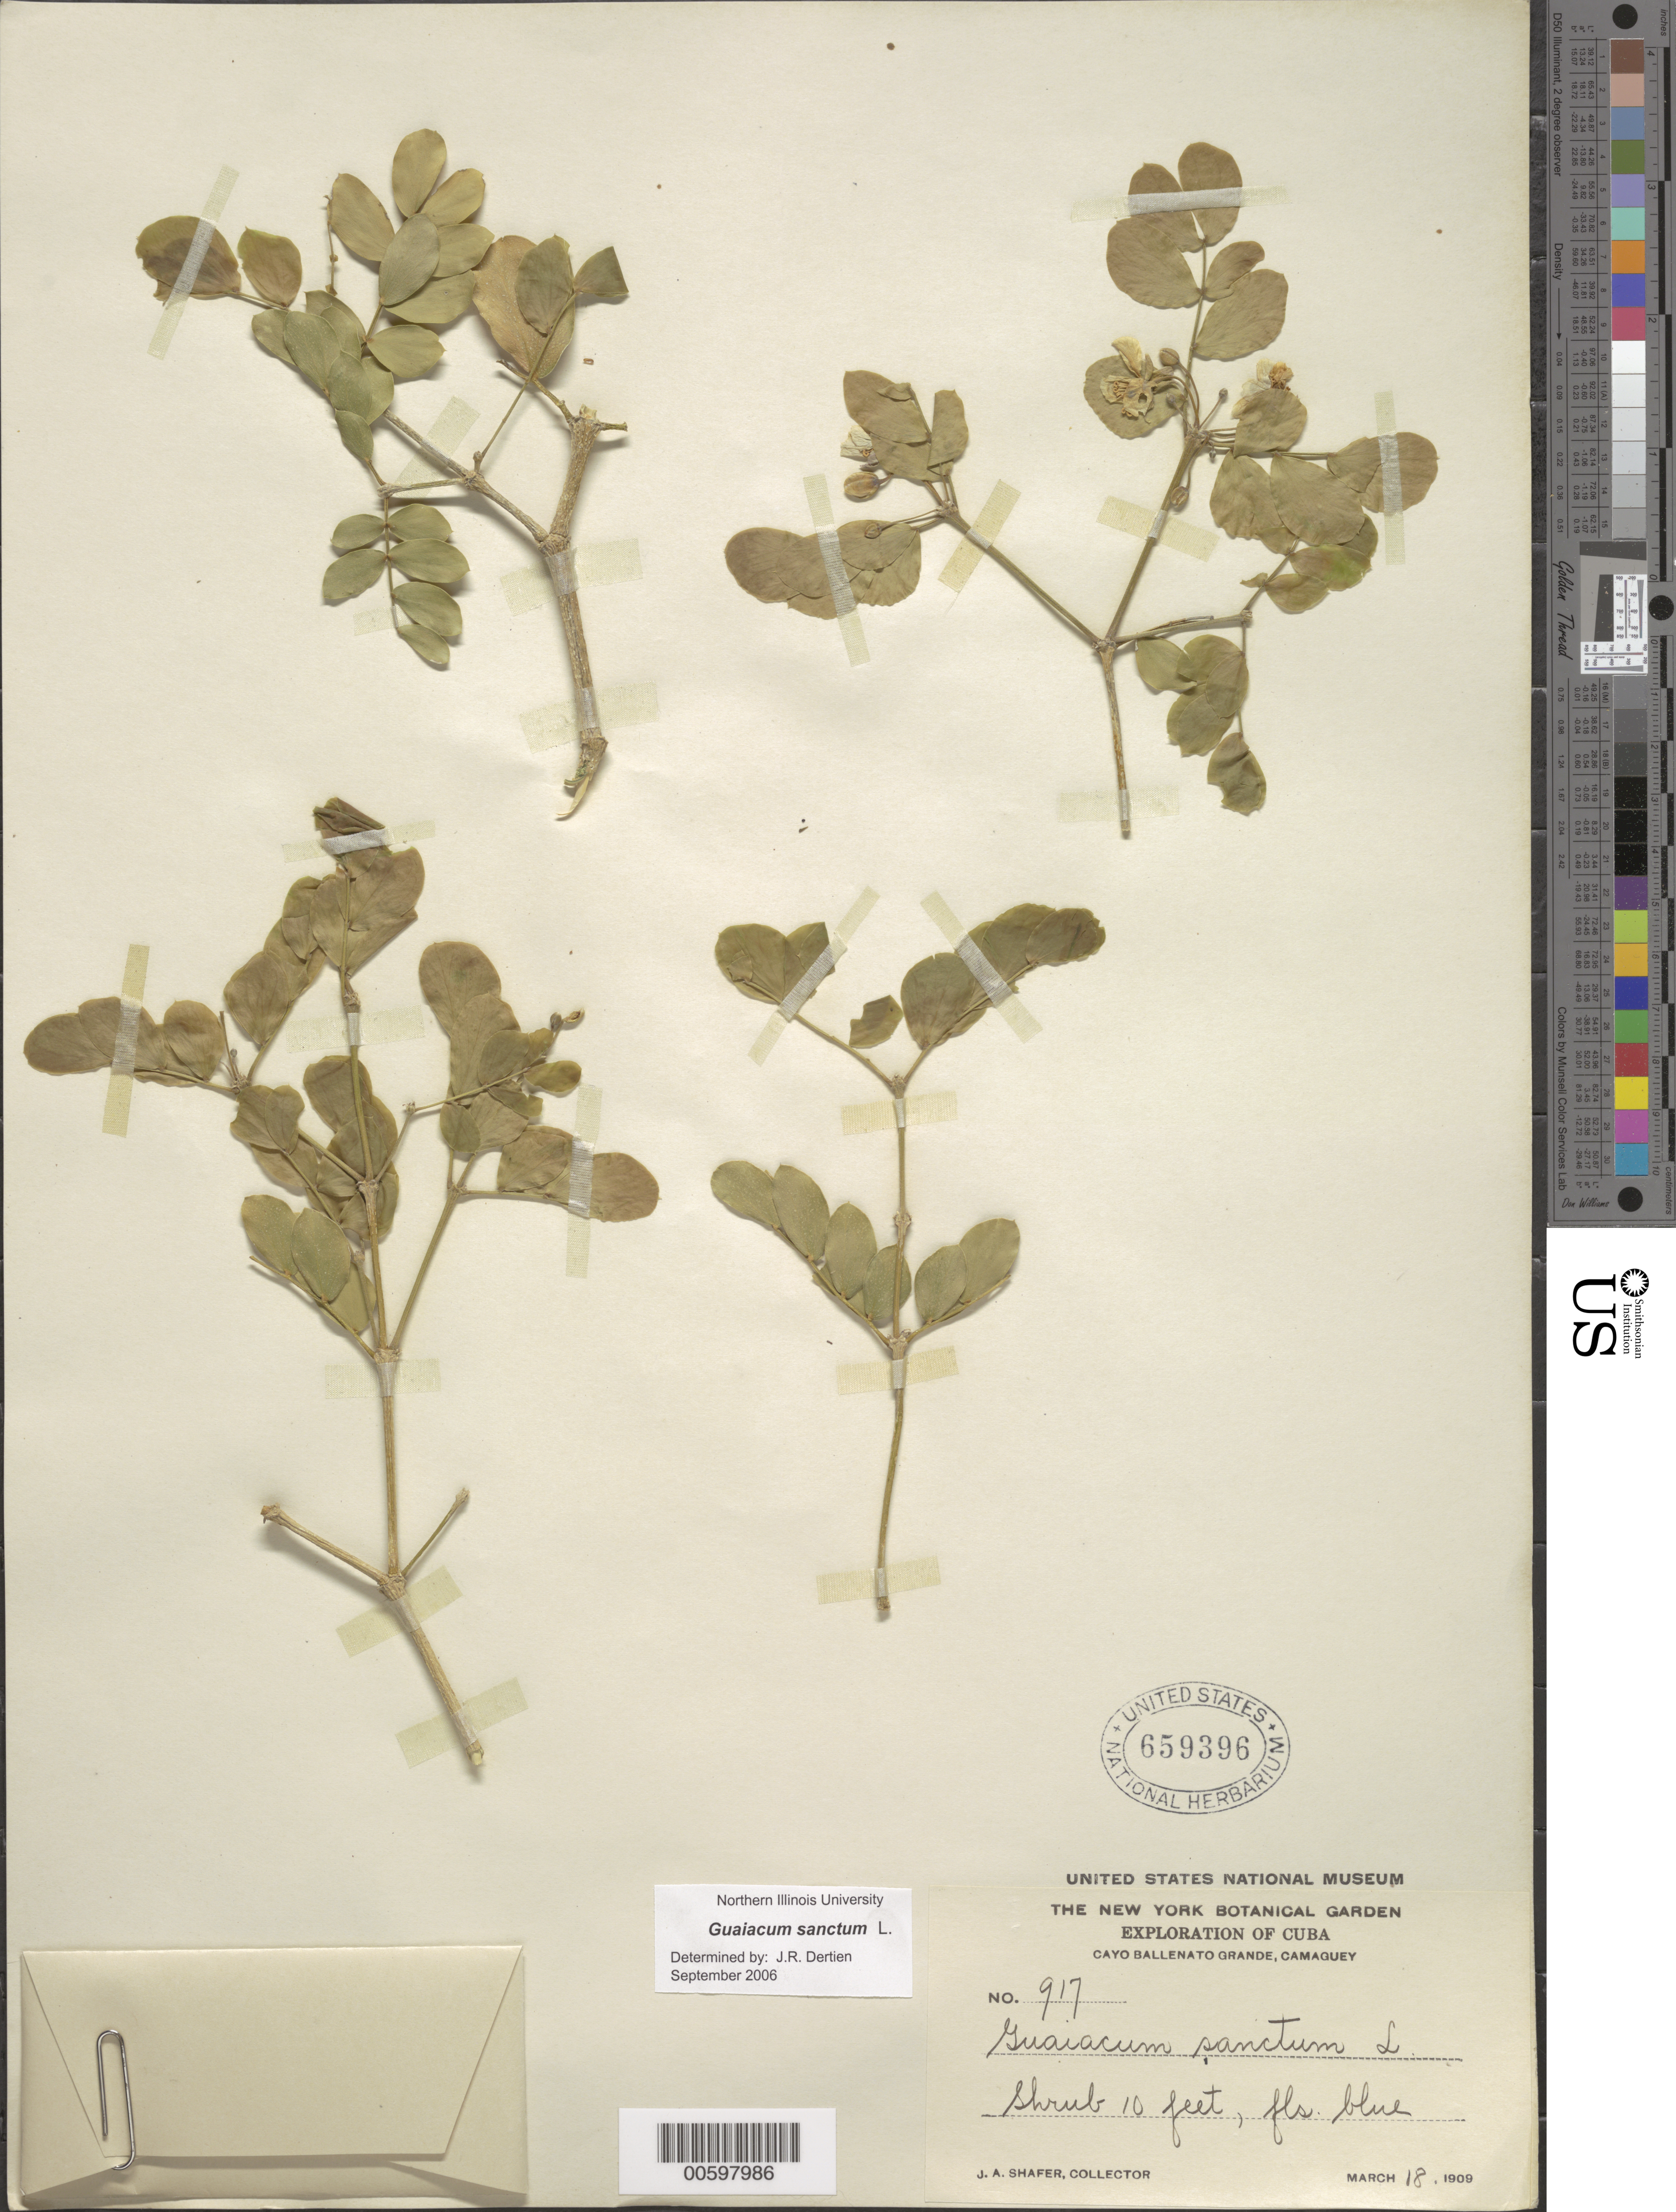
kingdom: Plantae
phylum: Tracheophyta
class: Magnoliopsida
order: Zygophyllales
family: Zygophyllaceae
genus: Guaiacum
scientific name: Guaiacum sanctum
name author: L.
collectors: J. A. Shafer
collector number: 917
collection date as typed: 18 Mar 1909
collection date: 1909-03-18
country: Cuba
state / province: Camagüey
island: Greater Antilles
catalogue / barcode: US 659396